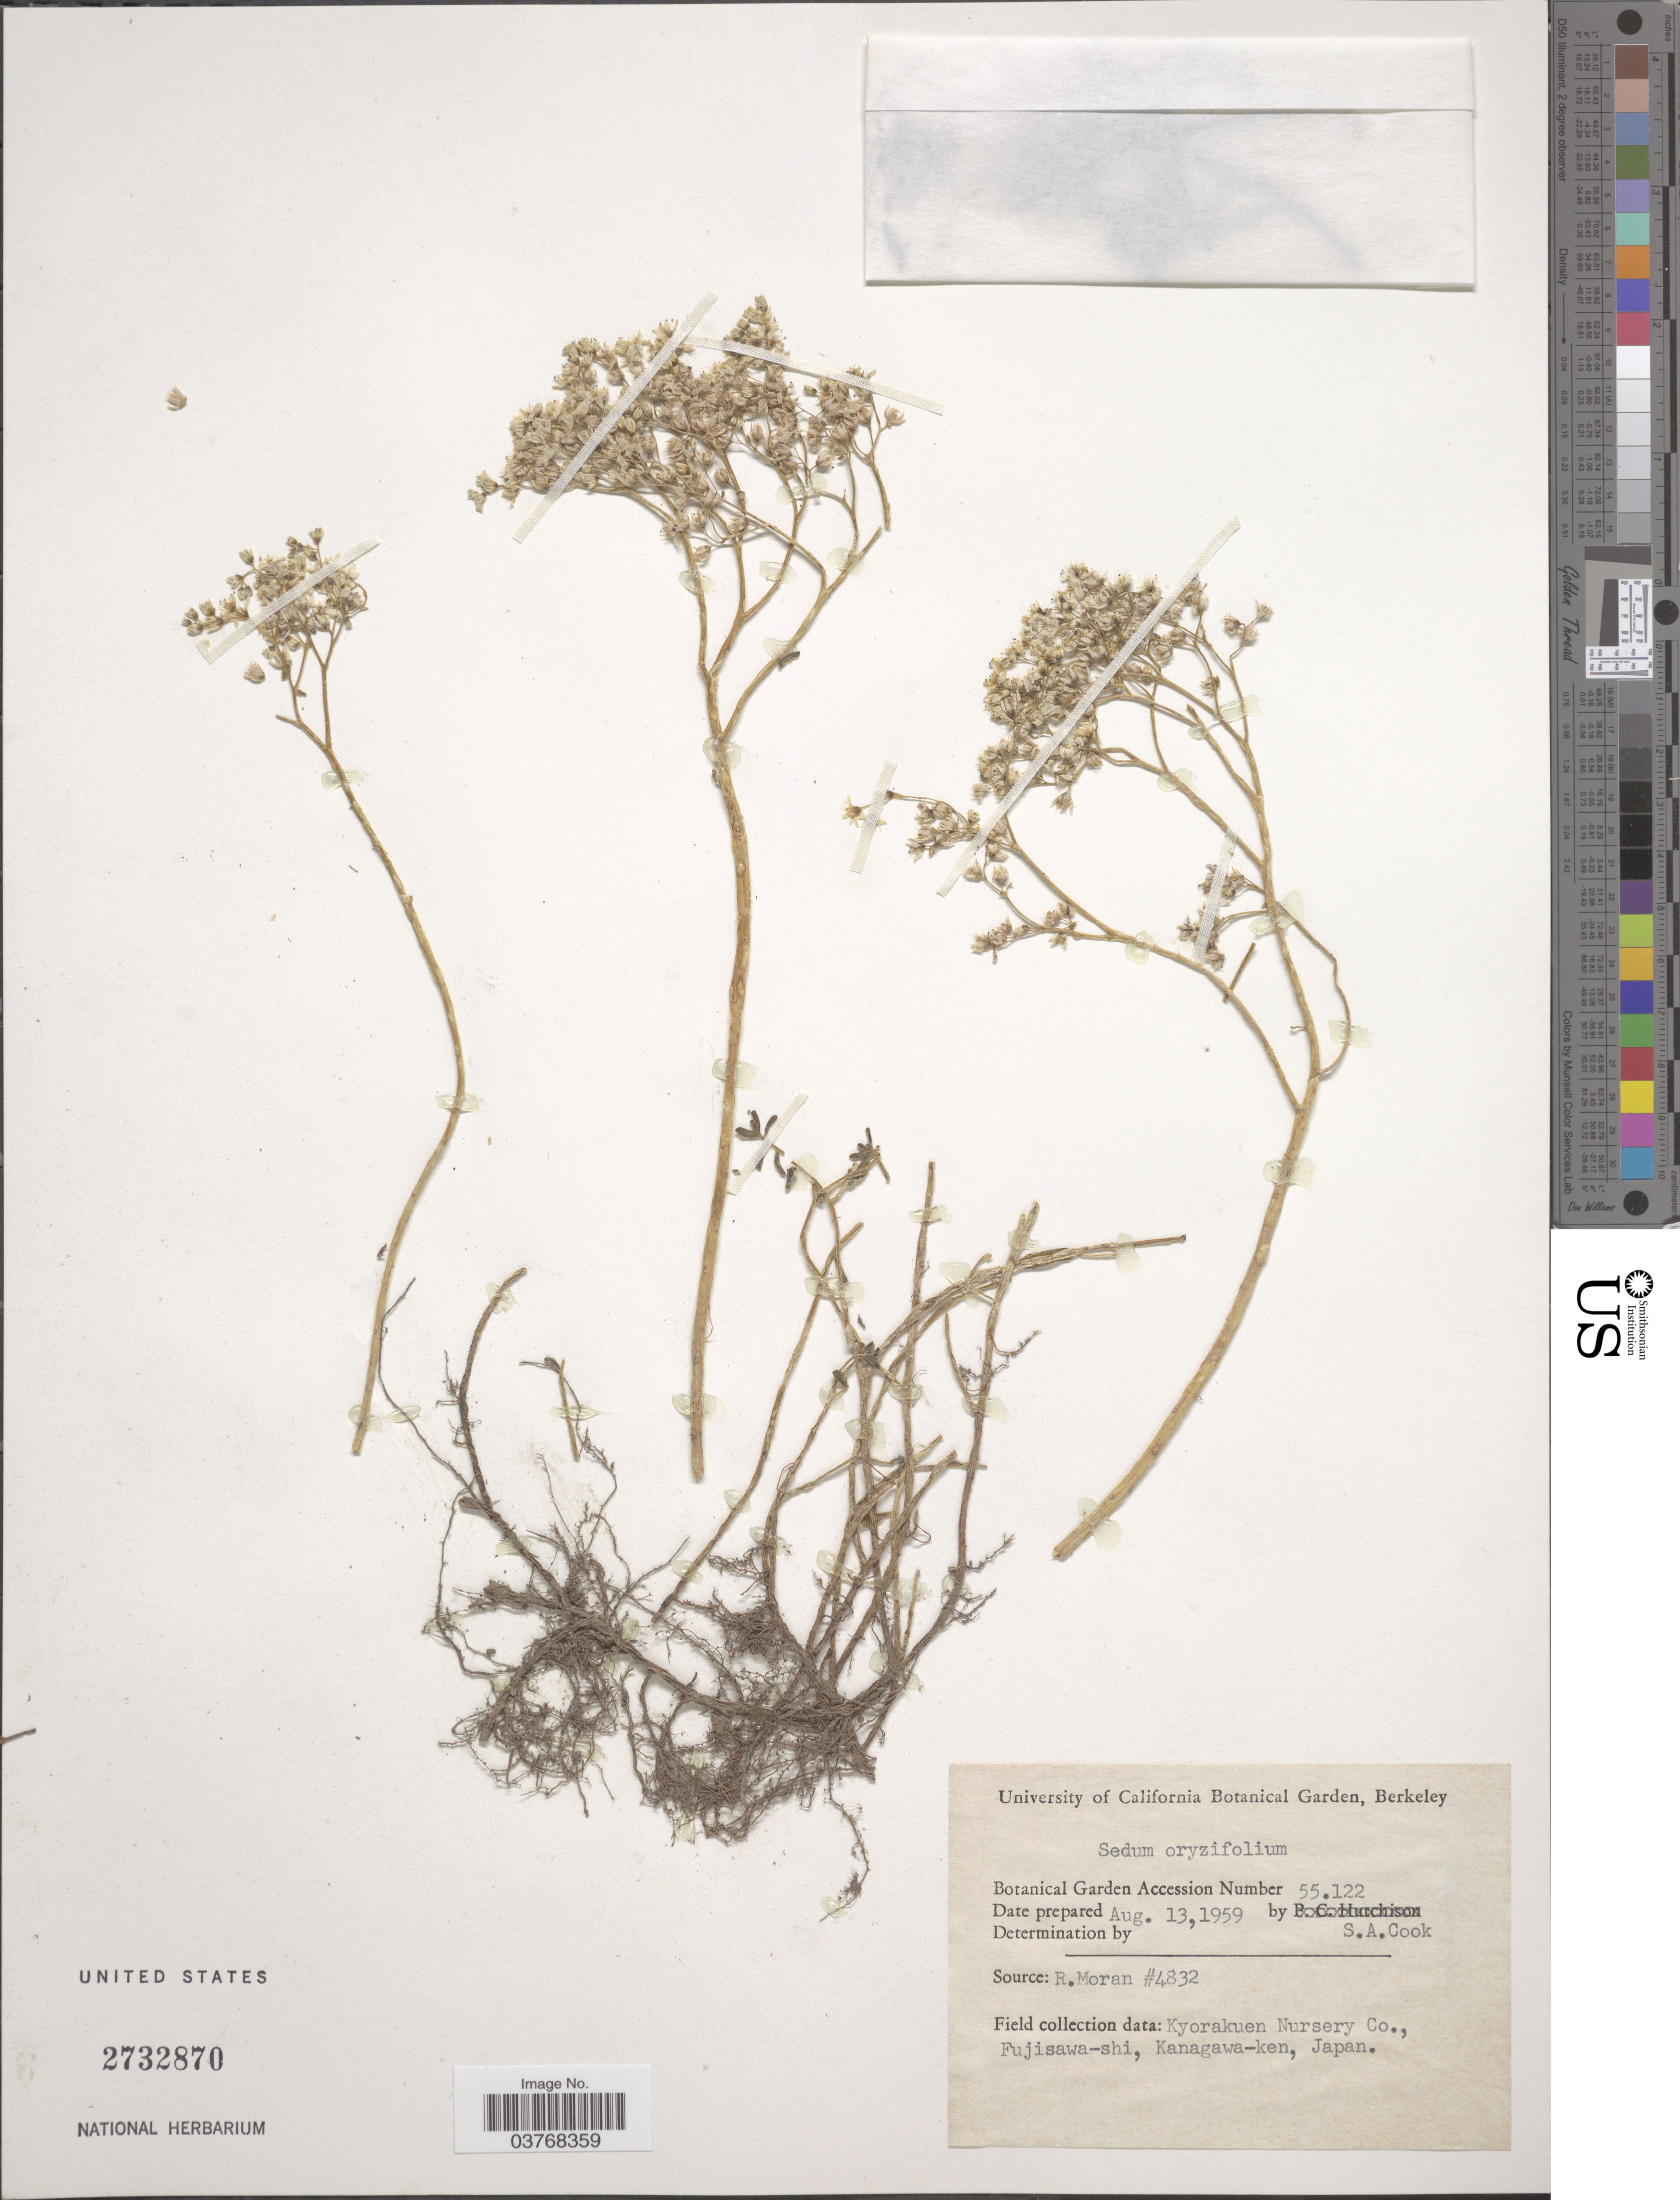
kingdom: Plantae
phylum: Tracheophyta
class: Magnoliopsida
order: Saxifragales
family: Crassulaceae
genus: Sedum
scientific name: Sedum oryzifolium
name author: Makino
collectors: S. A. Cook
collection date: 1959-08-13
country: United States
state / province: California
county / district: Alameda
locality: University of California Botanical Garden, Berkeley.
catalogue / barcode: US 2732870